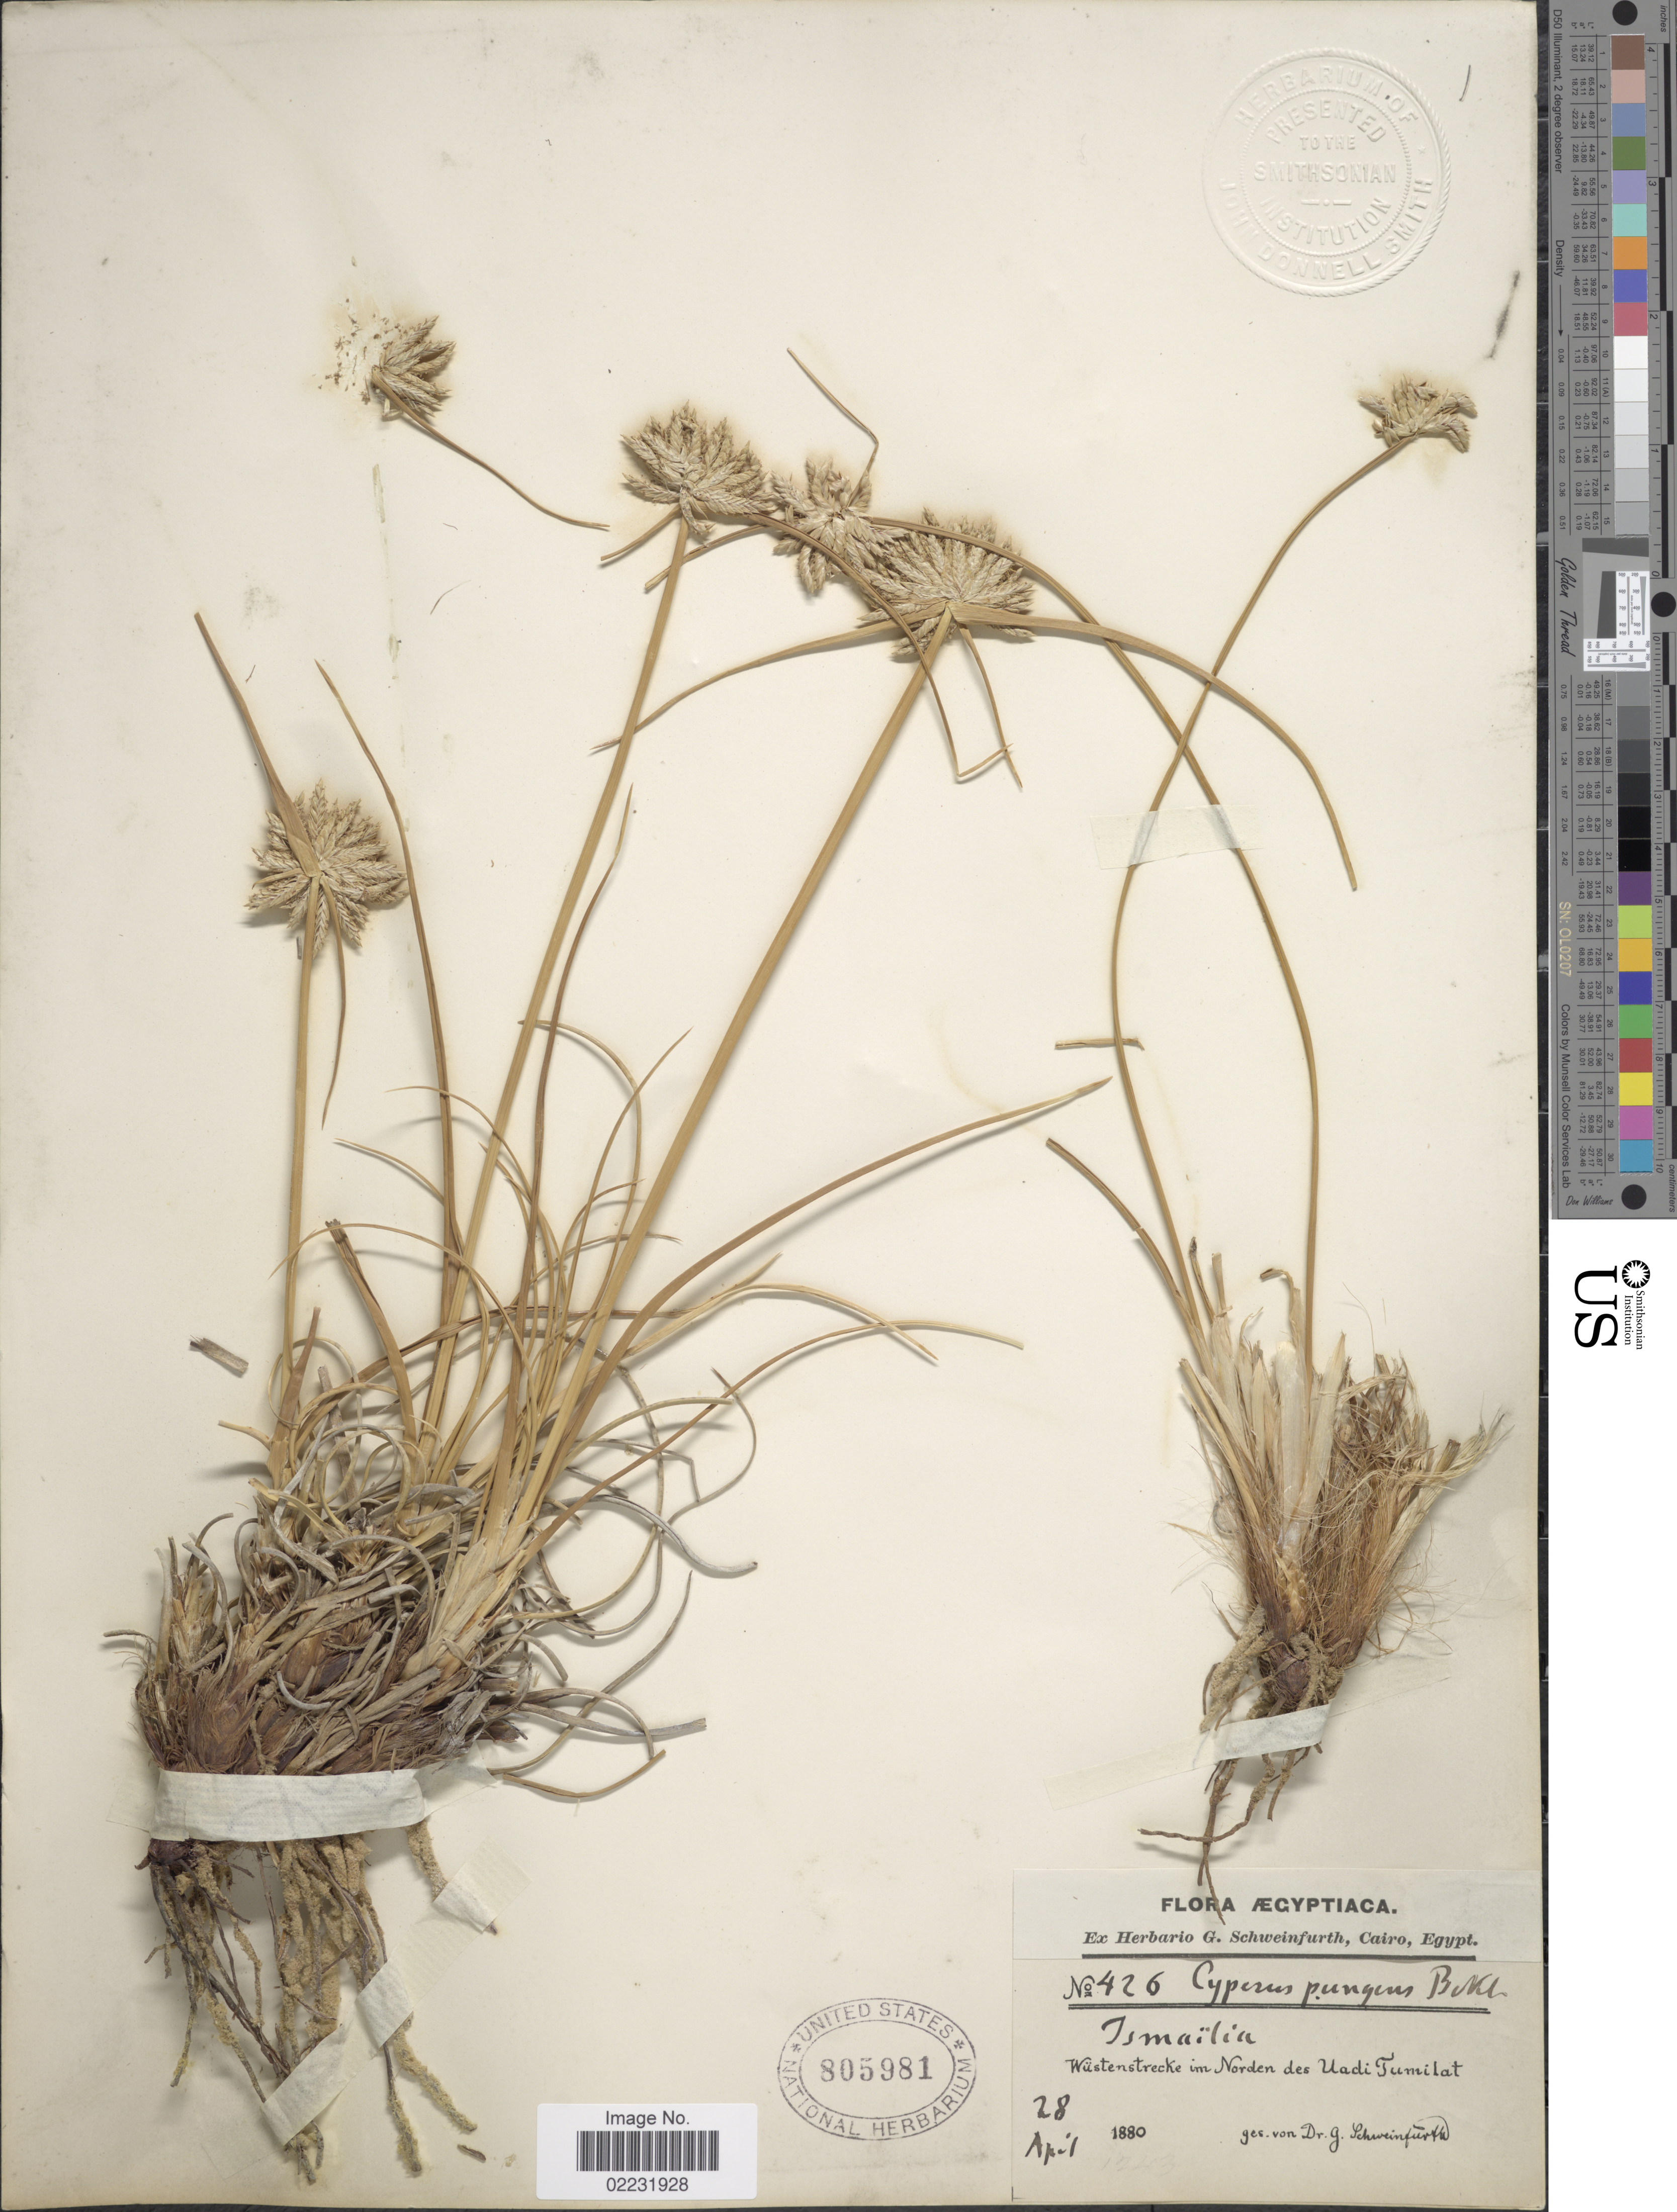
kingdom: Plantae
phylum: Tracheophyta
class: Liliopsida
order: Poales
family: Cyperaceae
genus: Cyperus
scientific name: Cyperus macrorrhizus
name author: Nees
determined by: Strong, Mark T., (BOT), Smithsonian Institution - National Museum of Natural History (UNITED STATES)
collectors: G. A. Schweinfurth (herbarium)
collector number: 426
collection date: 1880-04-28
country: Egypt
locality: Aegyptiaca, Ismailia, Wustenstrecke im Norden des Uadi Tumilat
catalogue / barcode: US 805981